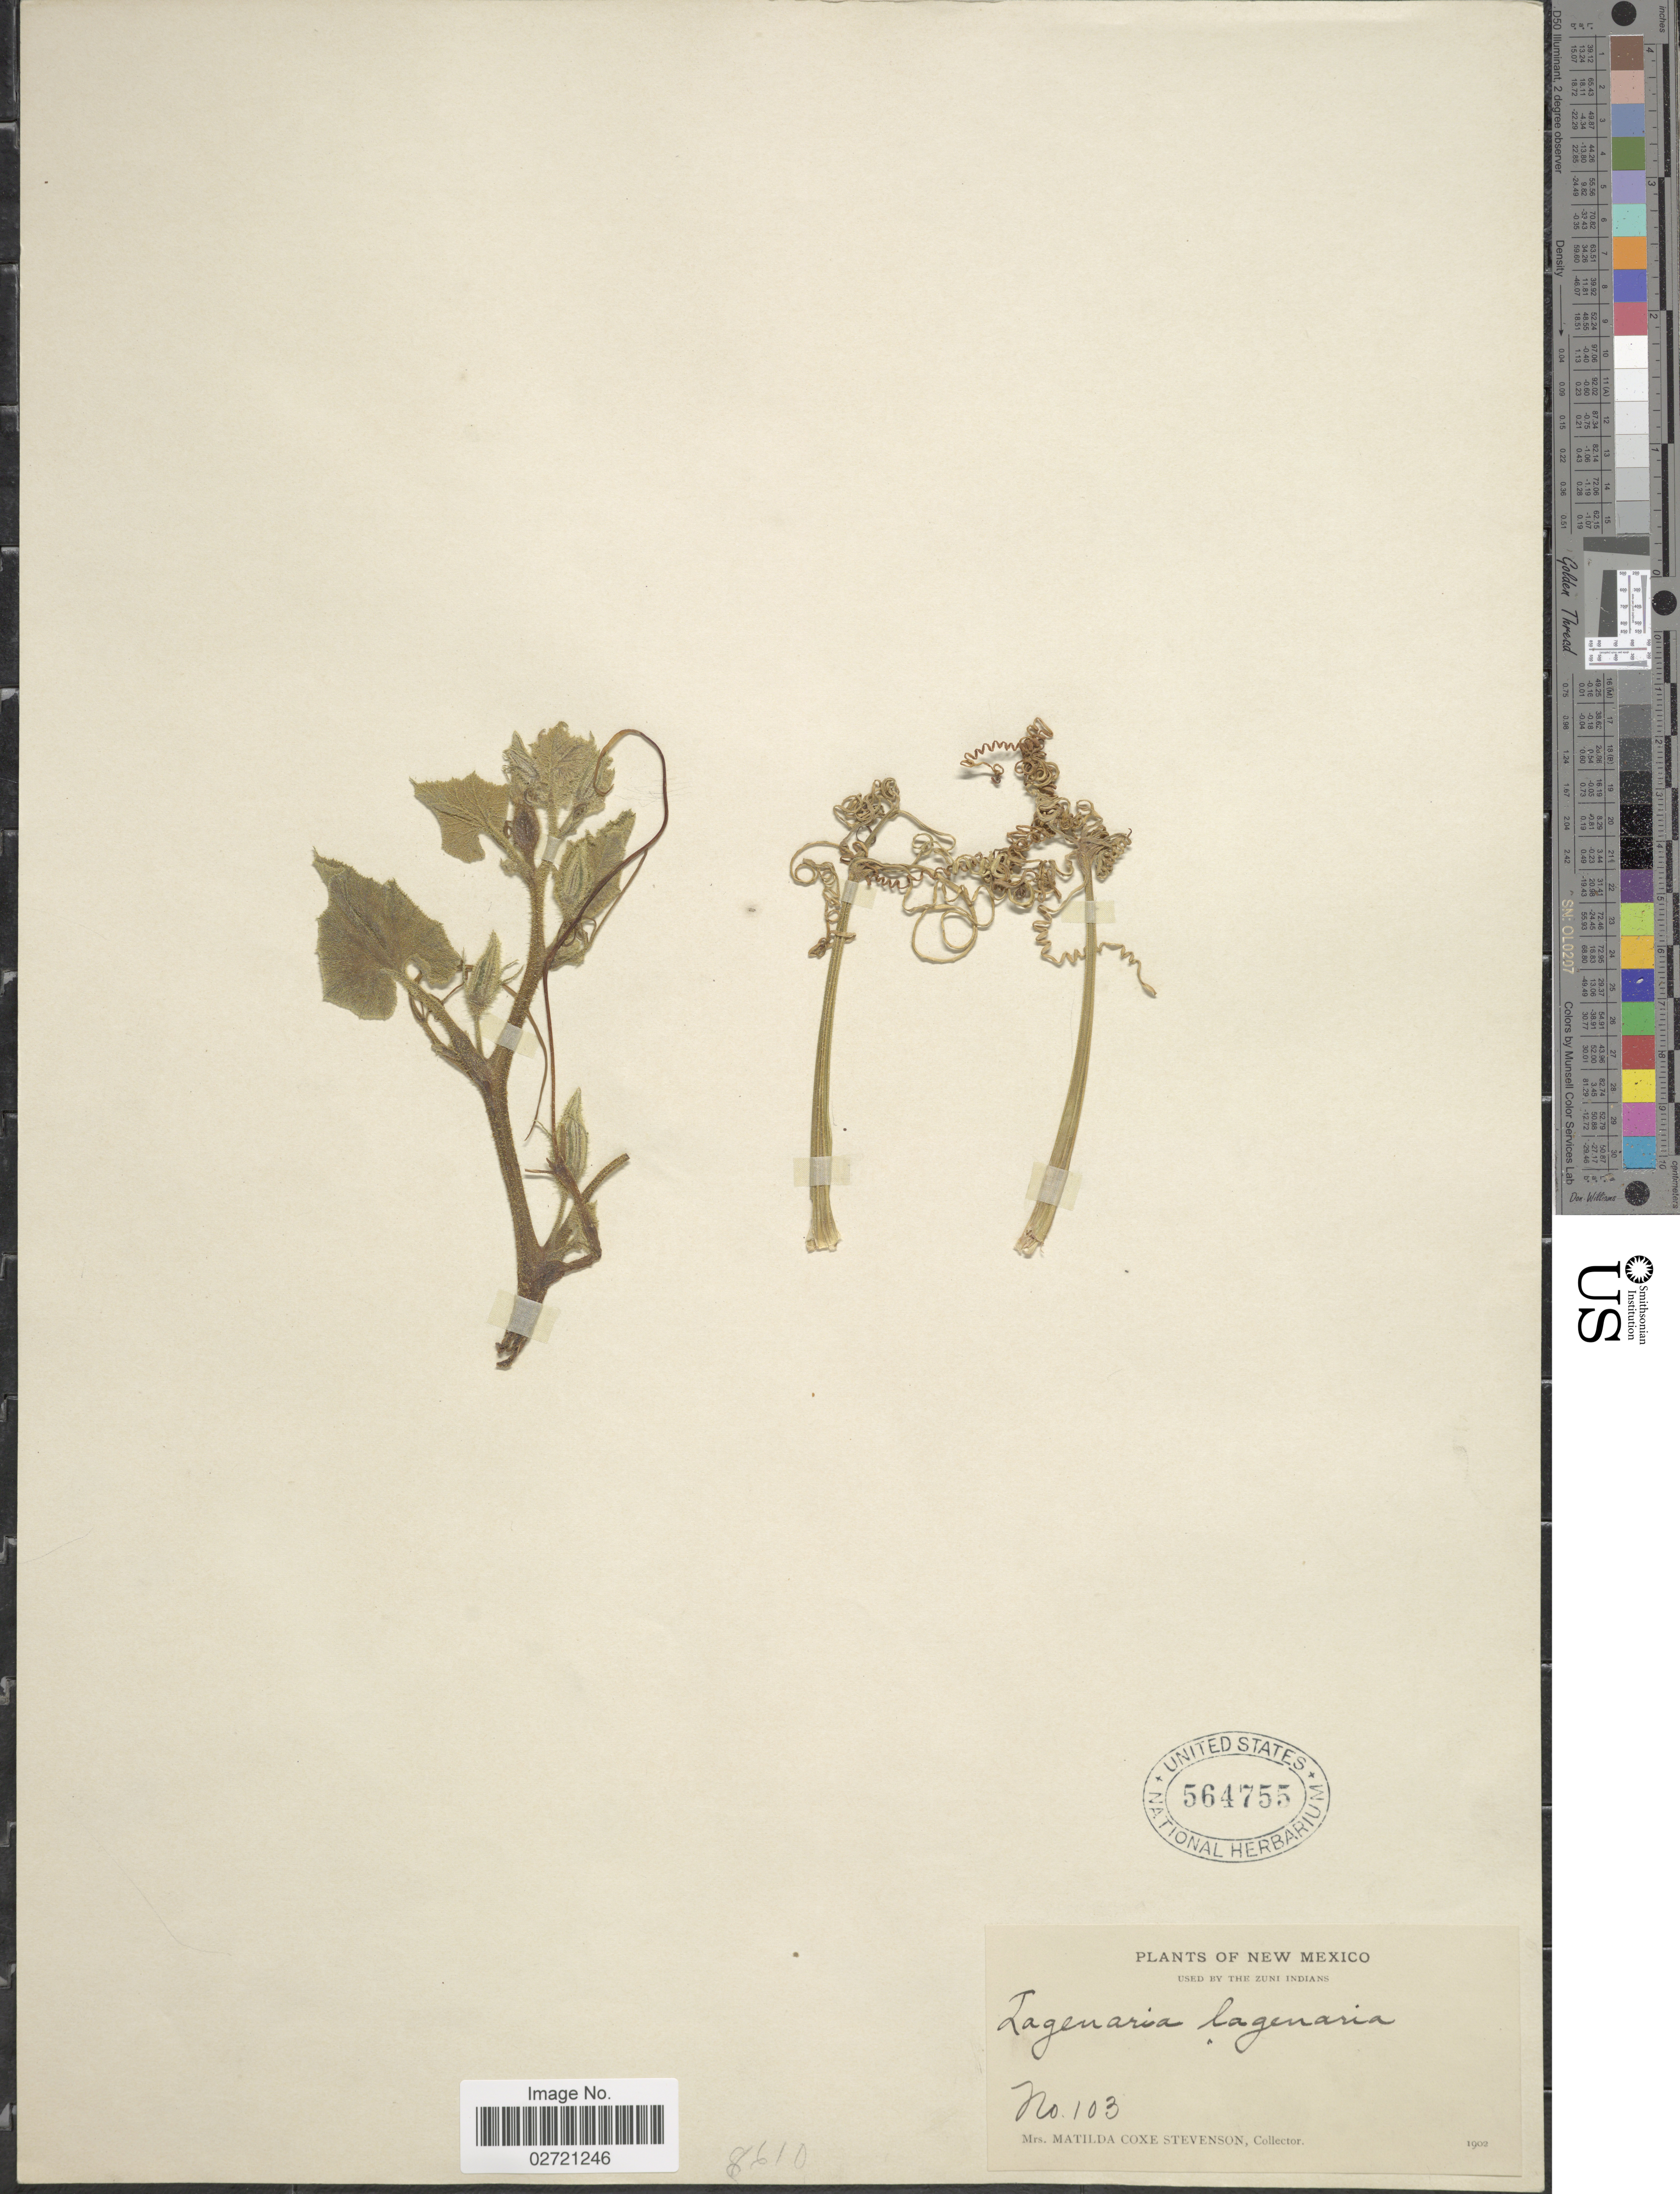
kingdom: Plantae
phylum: Tracheophyta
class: Magnoliopsida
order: Cucurbitales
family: Cucurbitaceae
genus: Cucurbita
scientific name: Cucurbita sp.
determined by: Nee, Michael H.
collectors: M. Stevenson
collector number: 103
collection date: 1902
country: United States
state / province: New Mexico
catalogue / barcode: US 564755